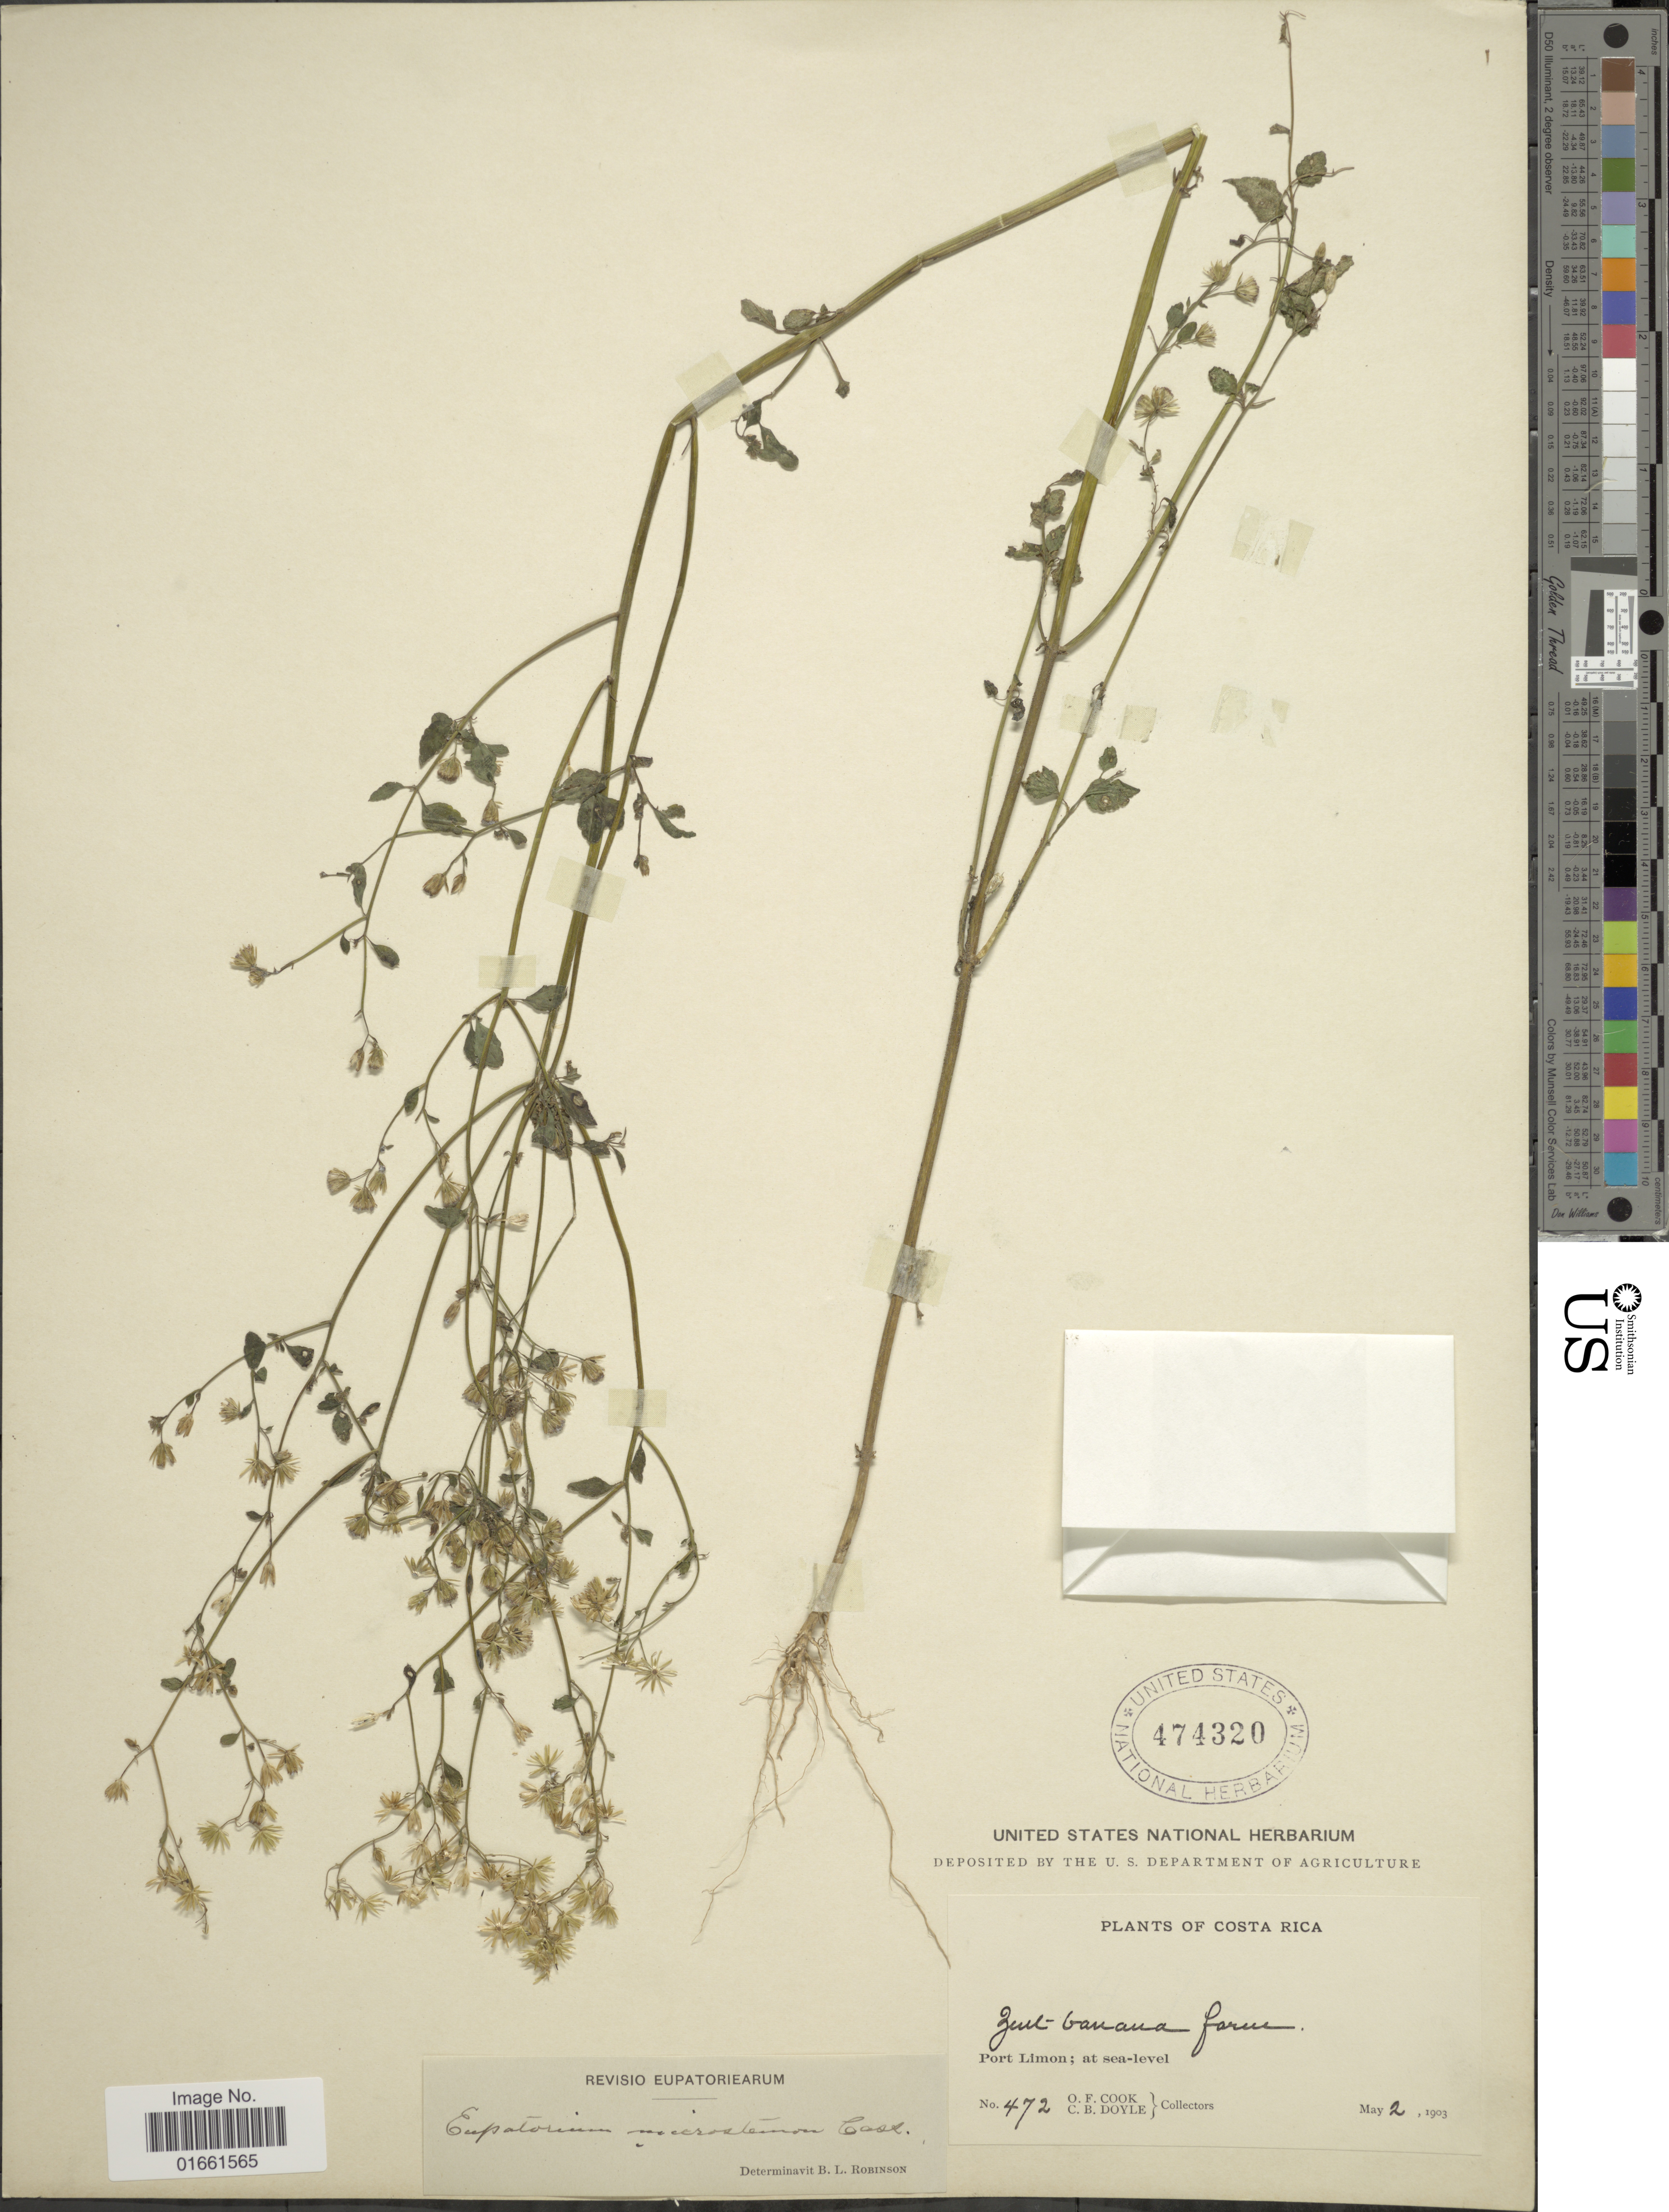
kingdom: Plantae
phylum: Tracheophyta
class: Magnoliopsida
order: Asterales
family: Asteraceae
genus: Fleischmannia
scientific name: Fleischmannia microstemon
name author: (Cass.) R.M. King & H. Rob.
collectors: O. F. Cook & C. Doyle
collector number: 472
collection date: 1903-05-02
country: Costa Rica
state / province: Limón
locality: Furt Banana, Farm. Port Limon.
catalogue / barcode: US 474320